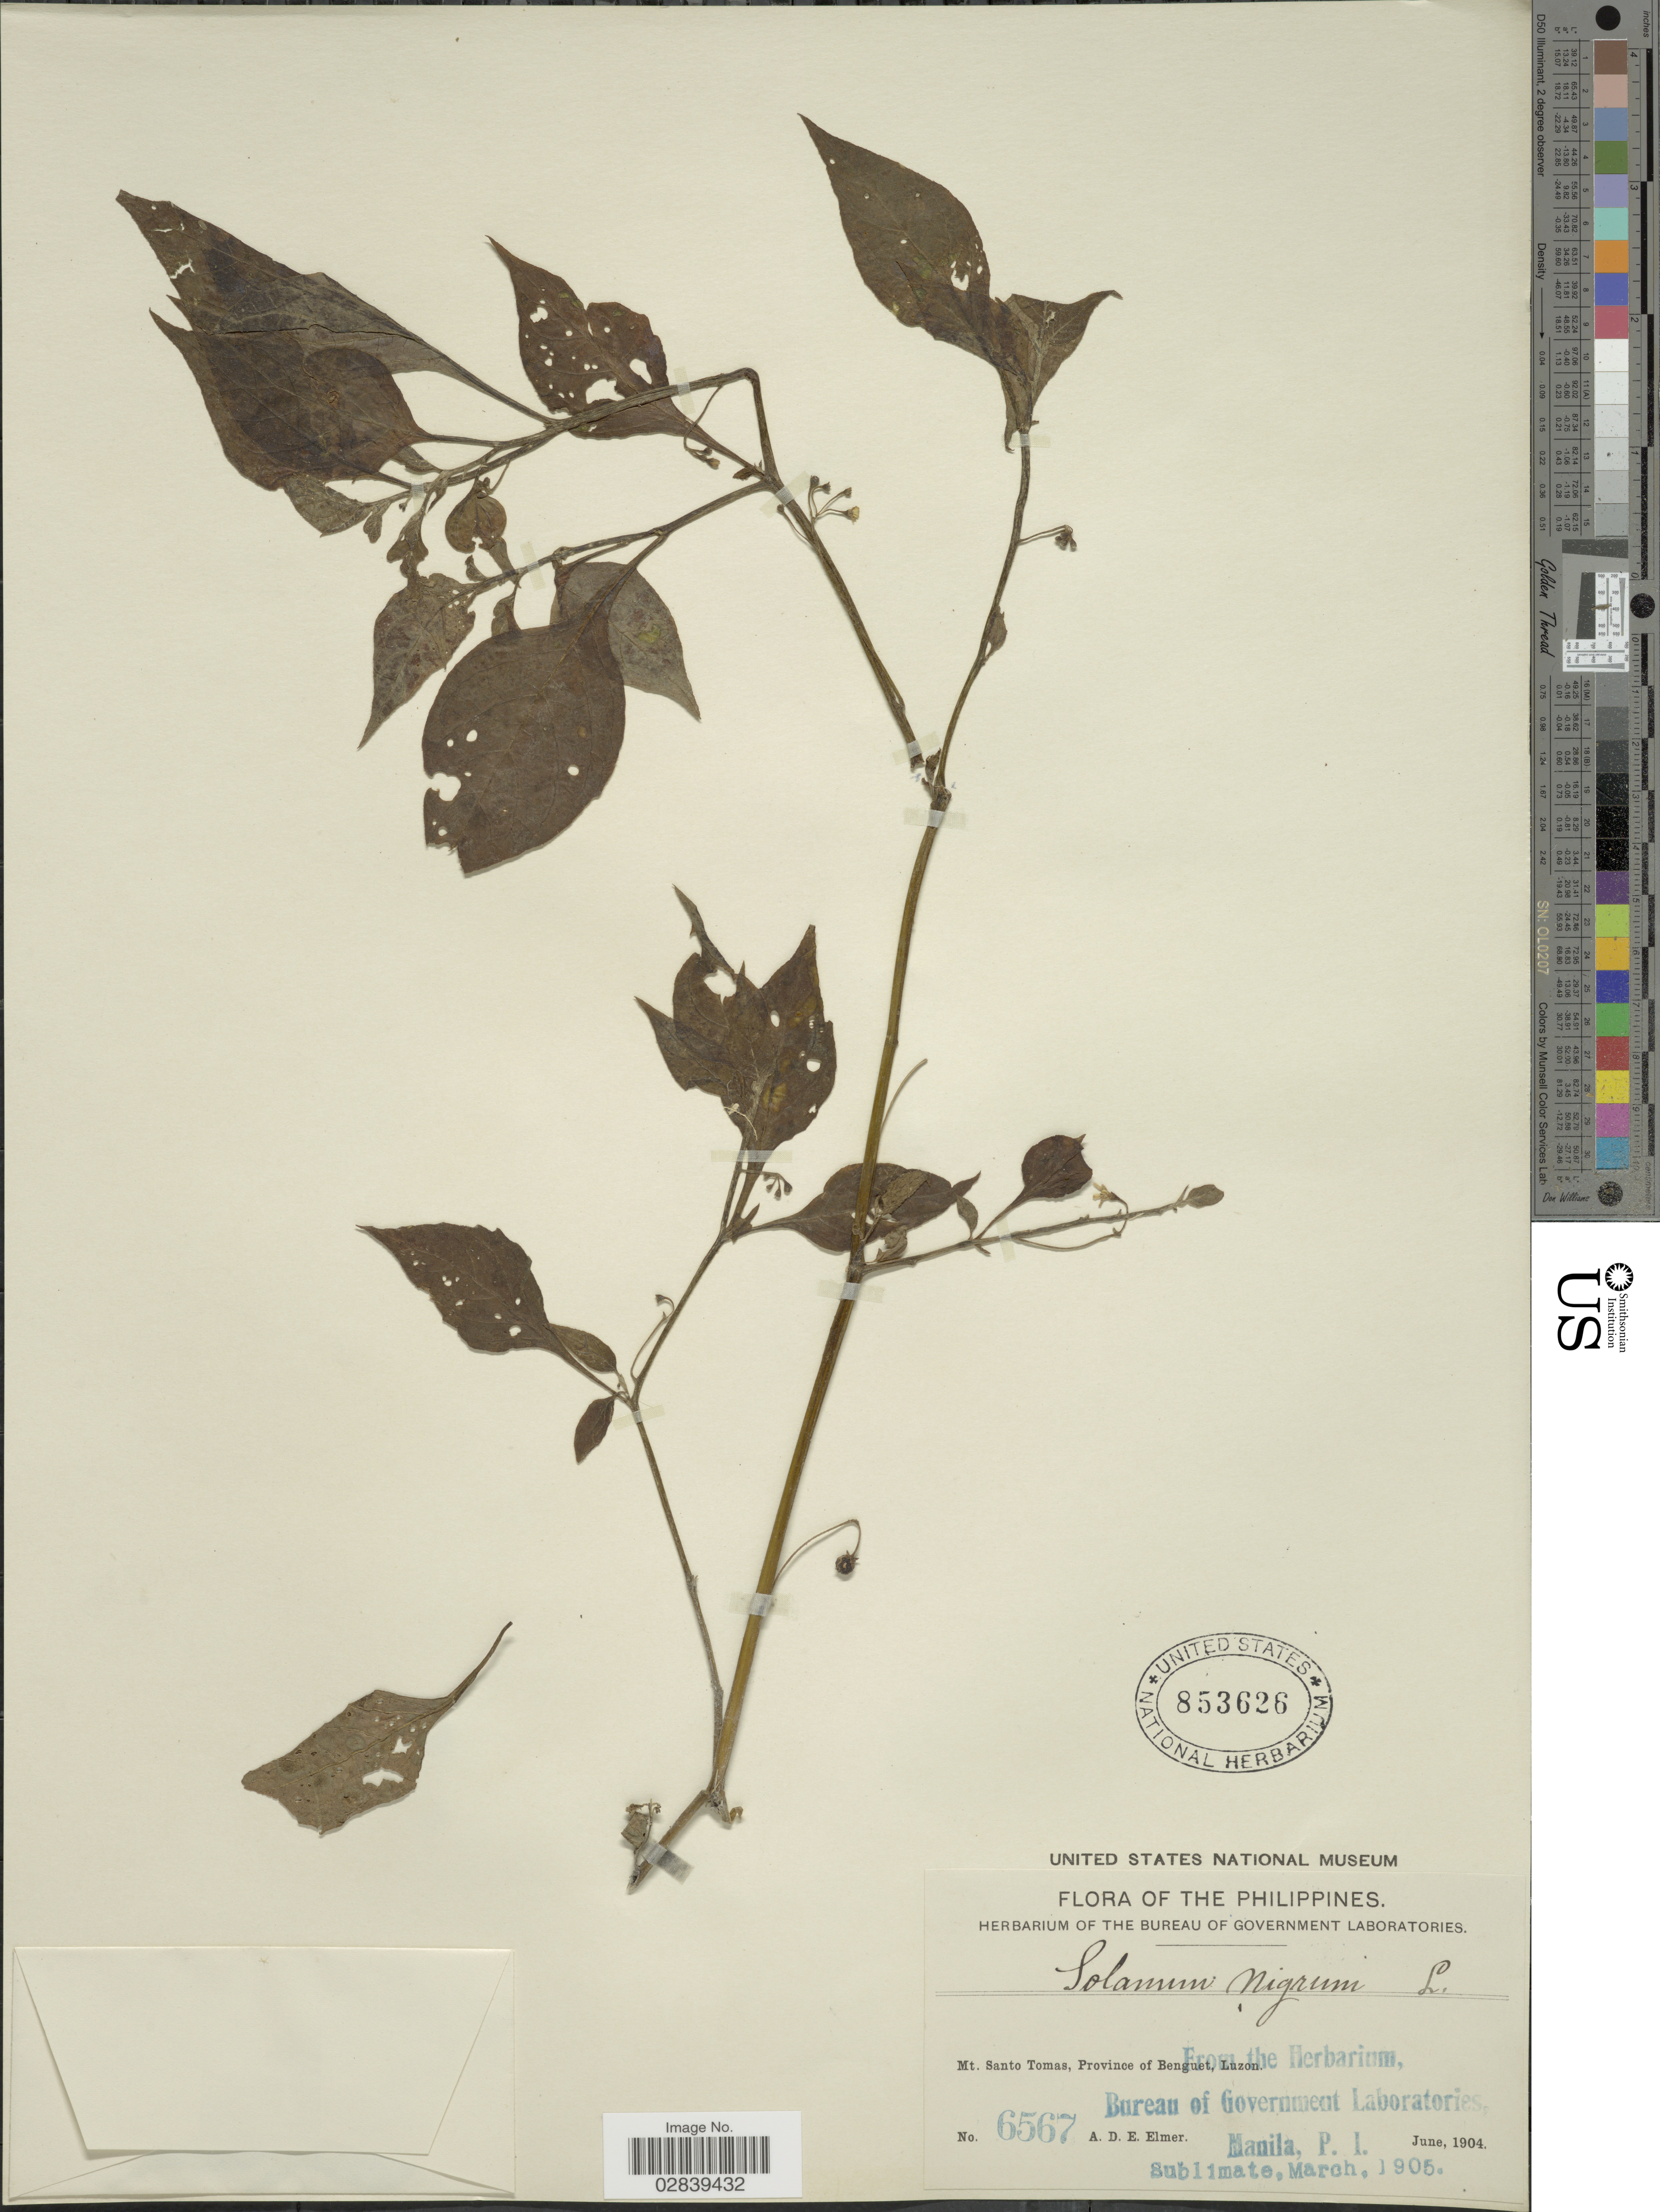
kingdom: Plantae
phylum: Tracheophyta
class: Magnoliopsida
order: Solanales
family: Solanaceae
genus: Solanum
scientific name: Solanum nigrum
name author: L.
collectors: A. D. E. Elmer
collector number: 6567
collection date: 1904-06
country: Philippines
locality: Mt. Santo Tomas, Province of Benguet, Luzon.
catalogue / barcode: US 853626